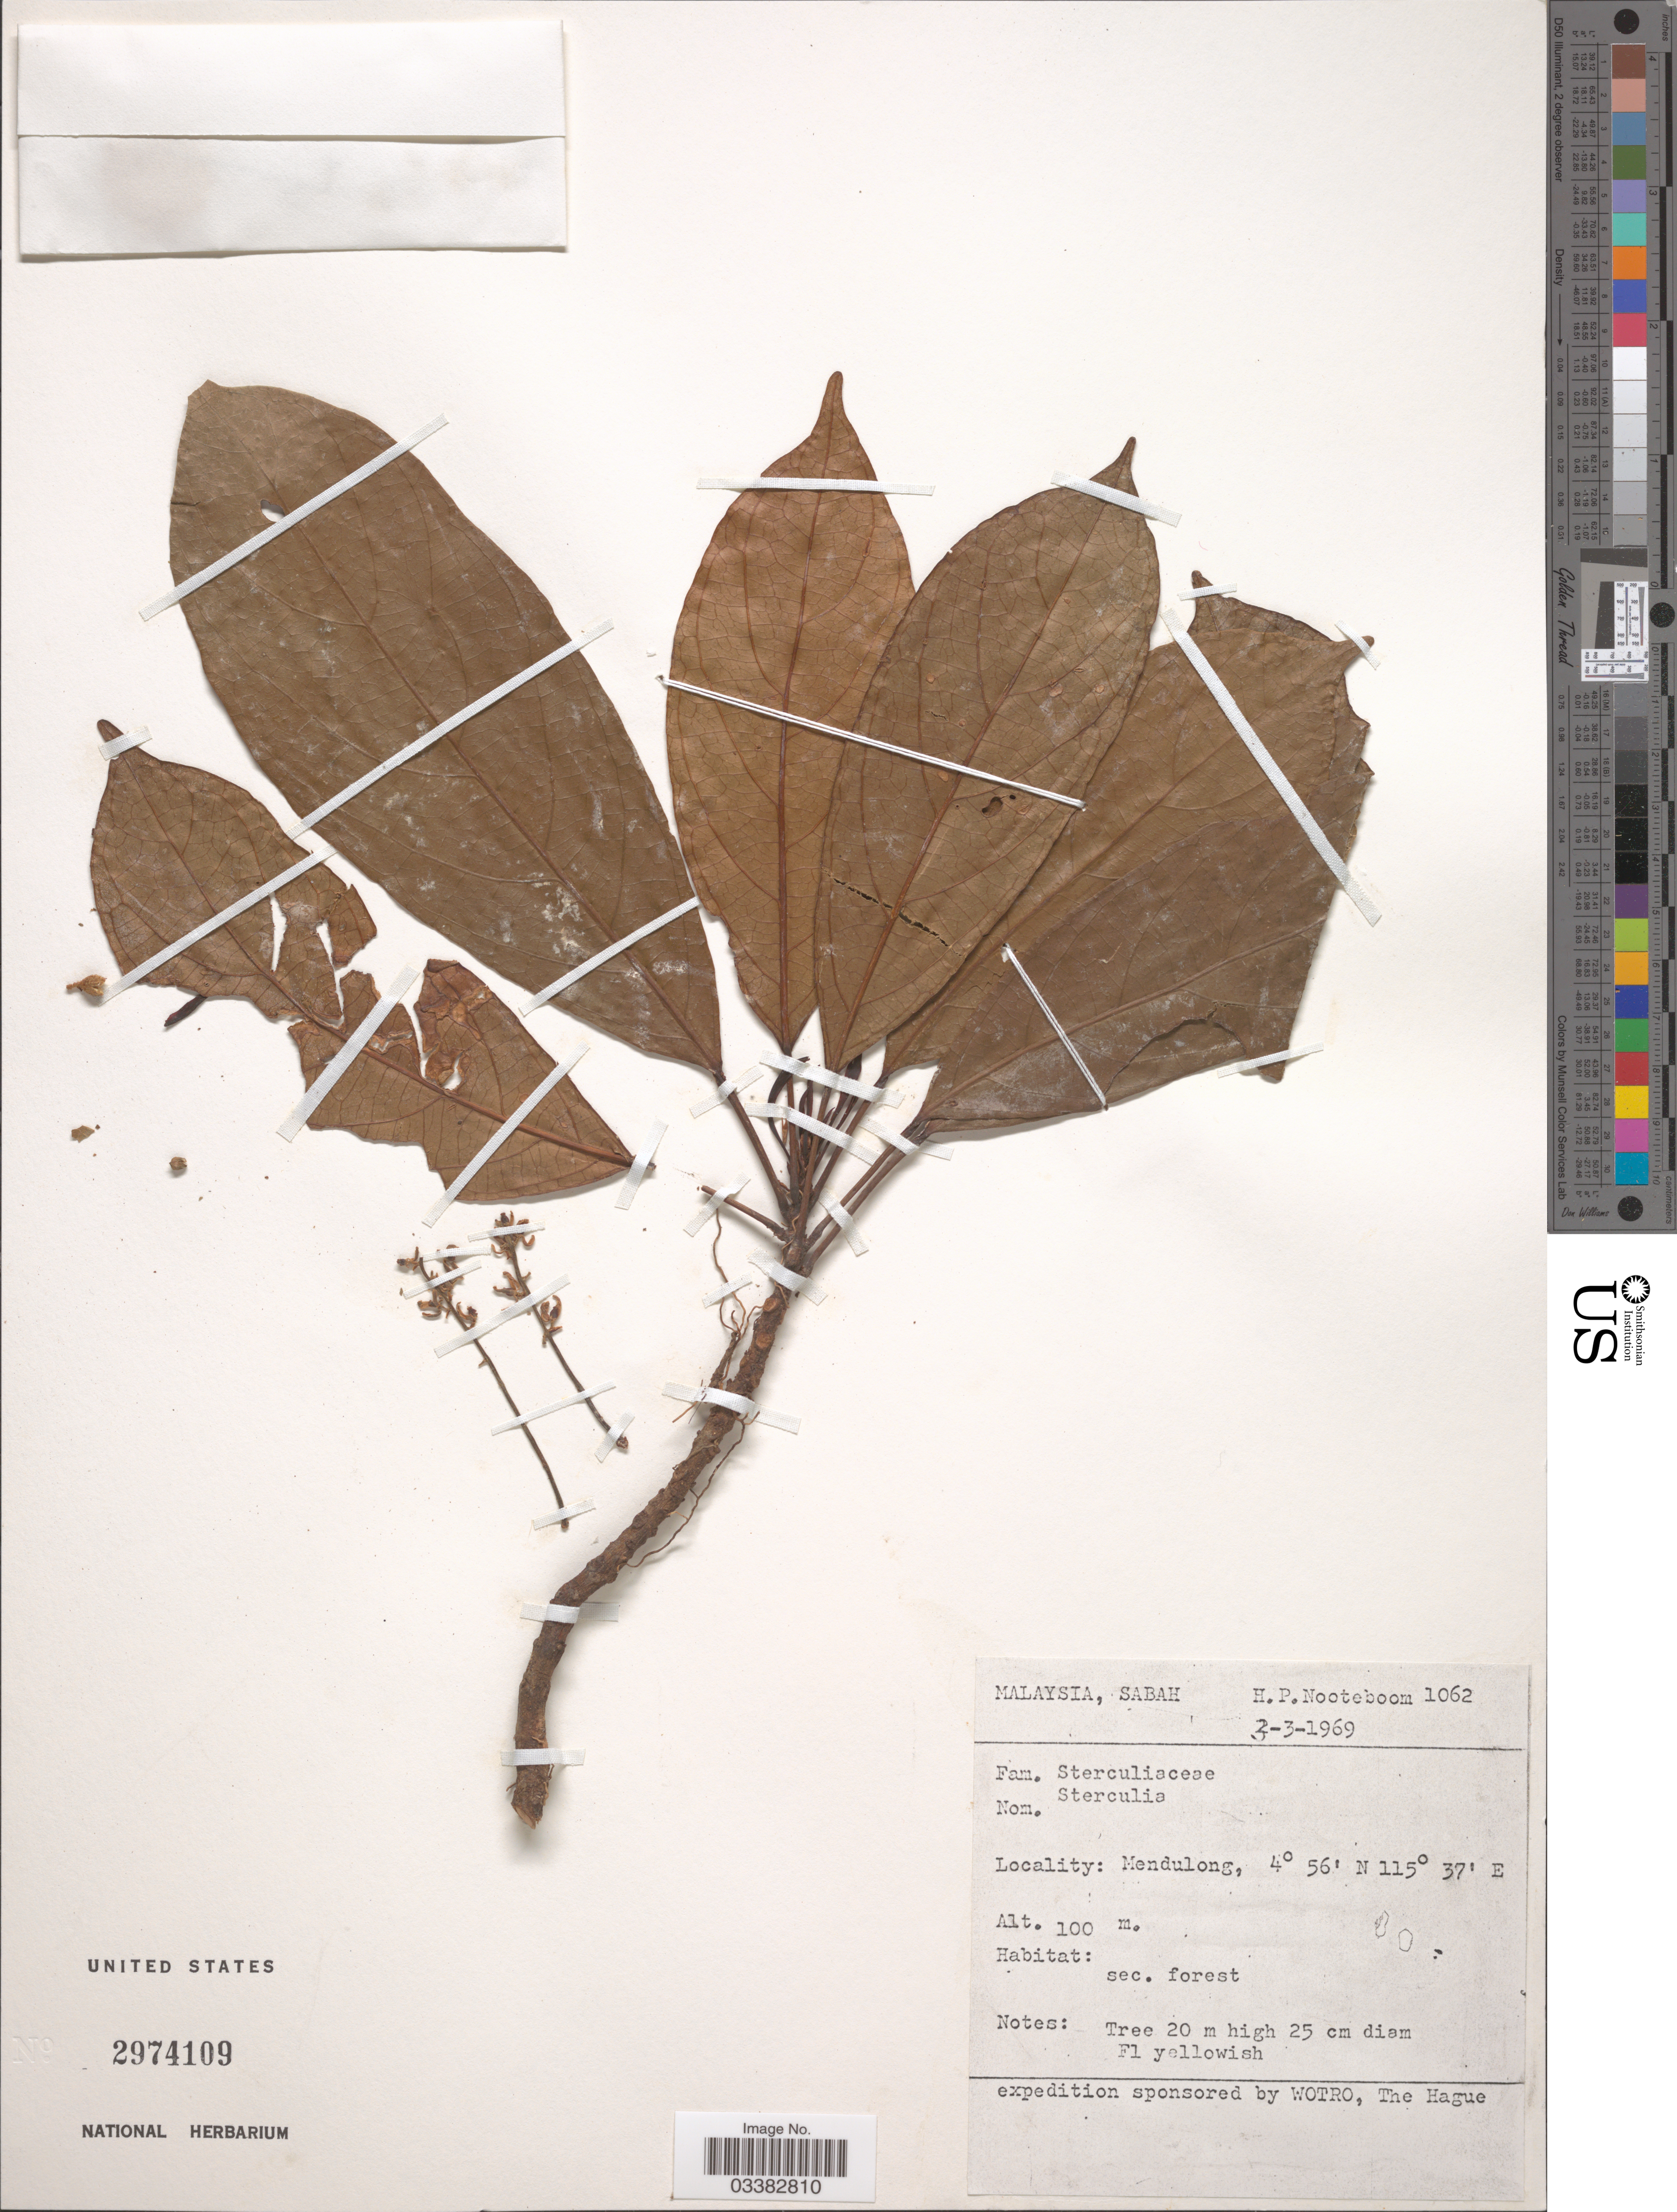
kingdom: Plantae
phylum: Tracheophyta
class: Magnoliopsida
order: Malvales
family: Malvaceae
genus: Sterculia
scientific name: Sterculia sp.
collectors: H. P. Nooteboom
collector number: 1062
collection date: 1969-03-03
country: Malaysia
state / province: Sabah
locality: Mendulong.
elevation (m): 100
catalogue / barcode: US 2974109